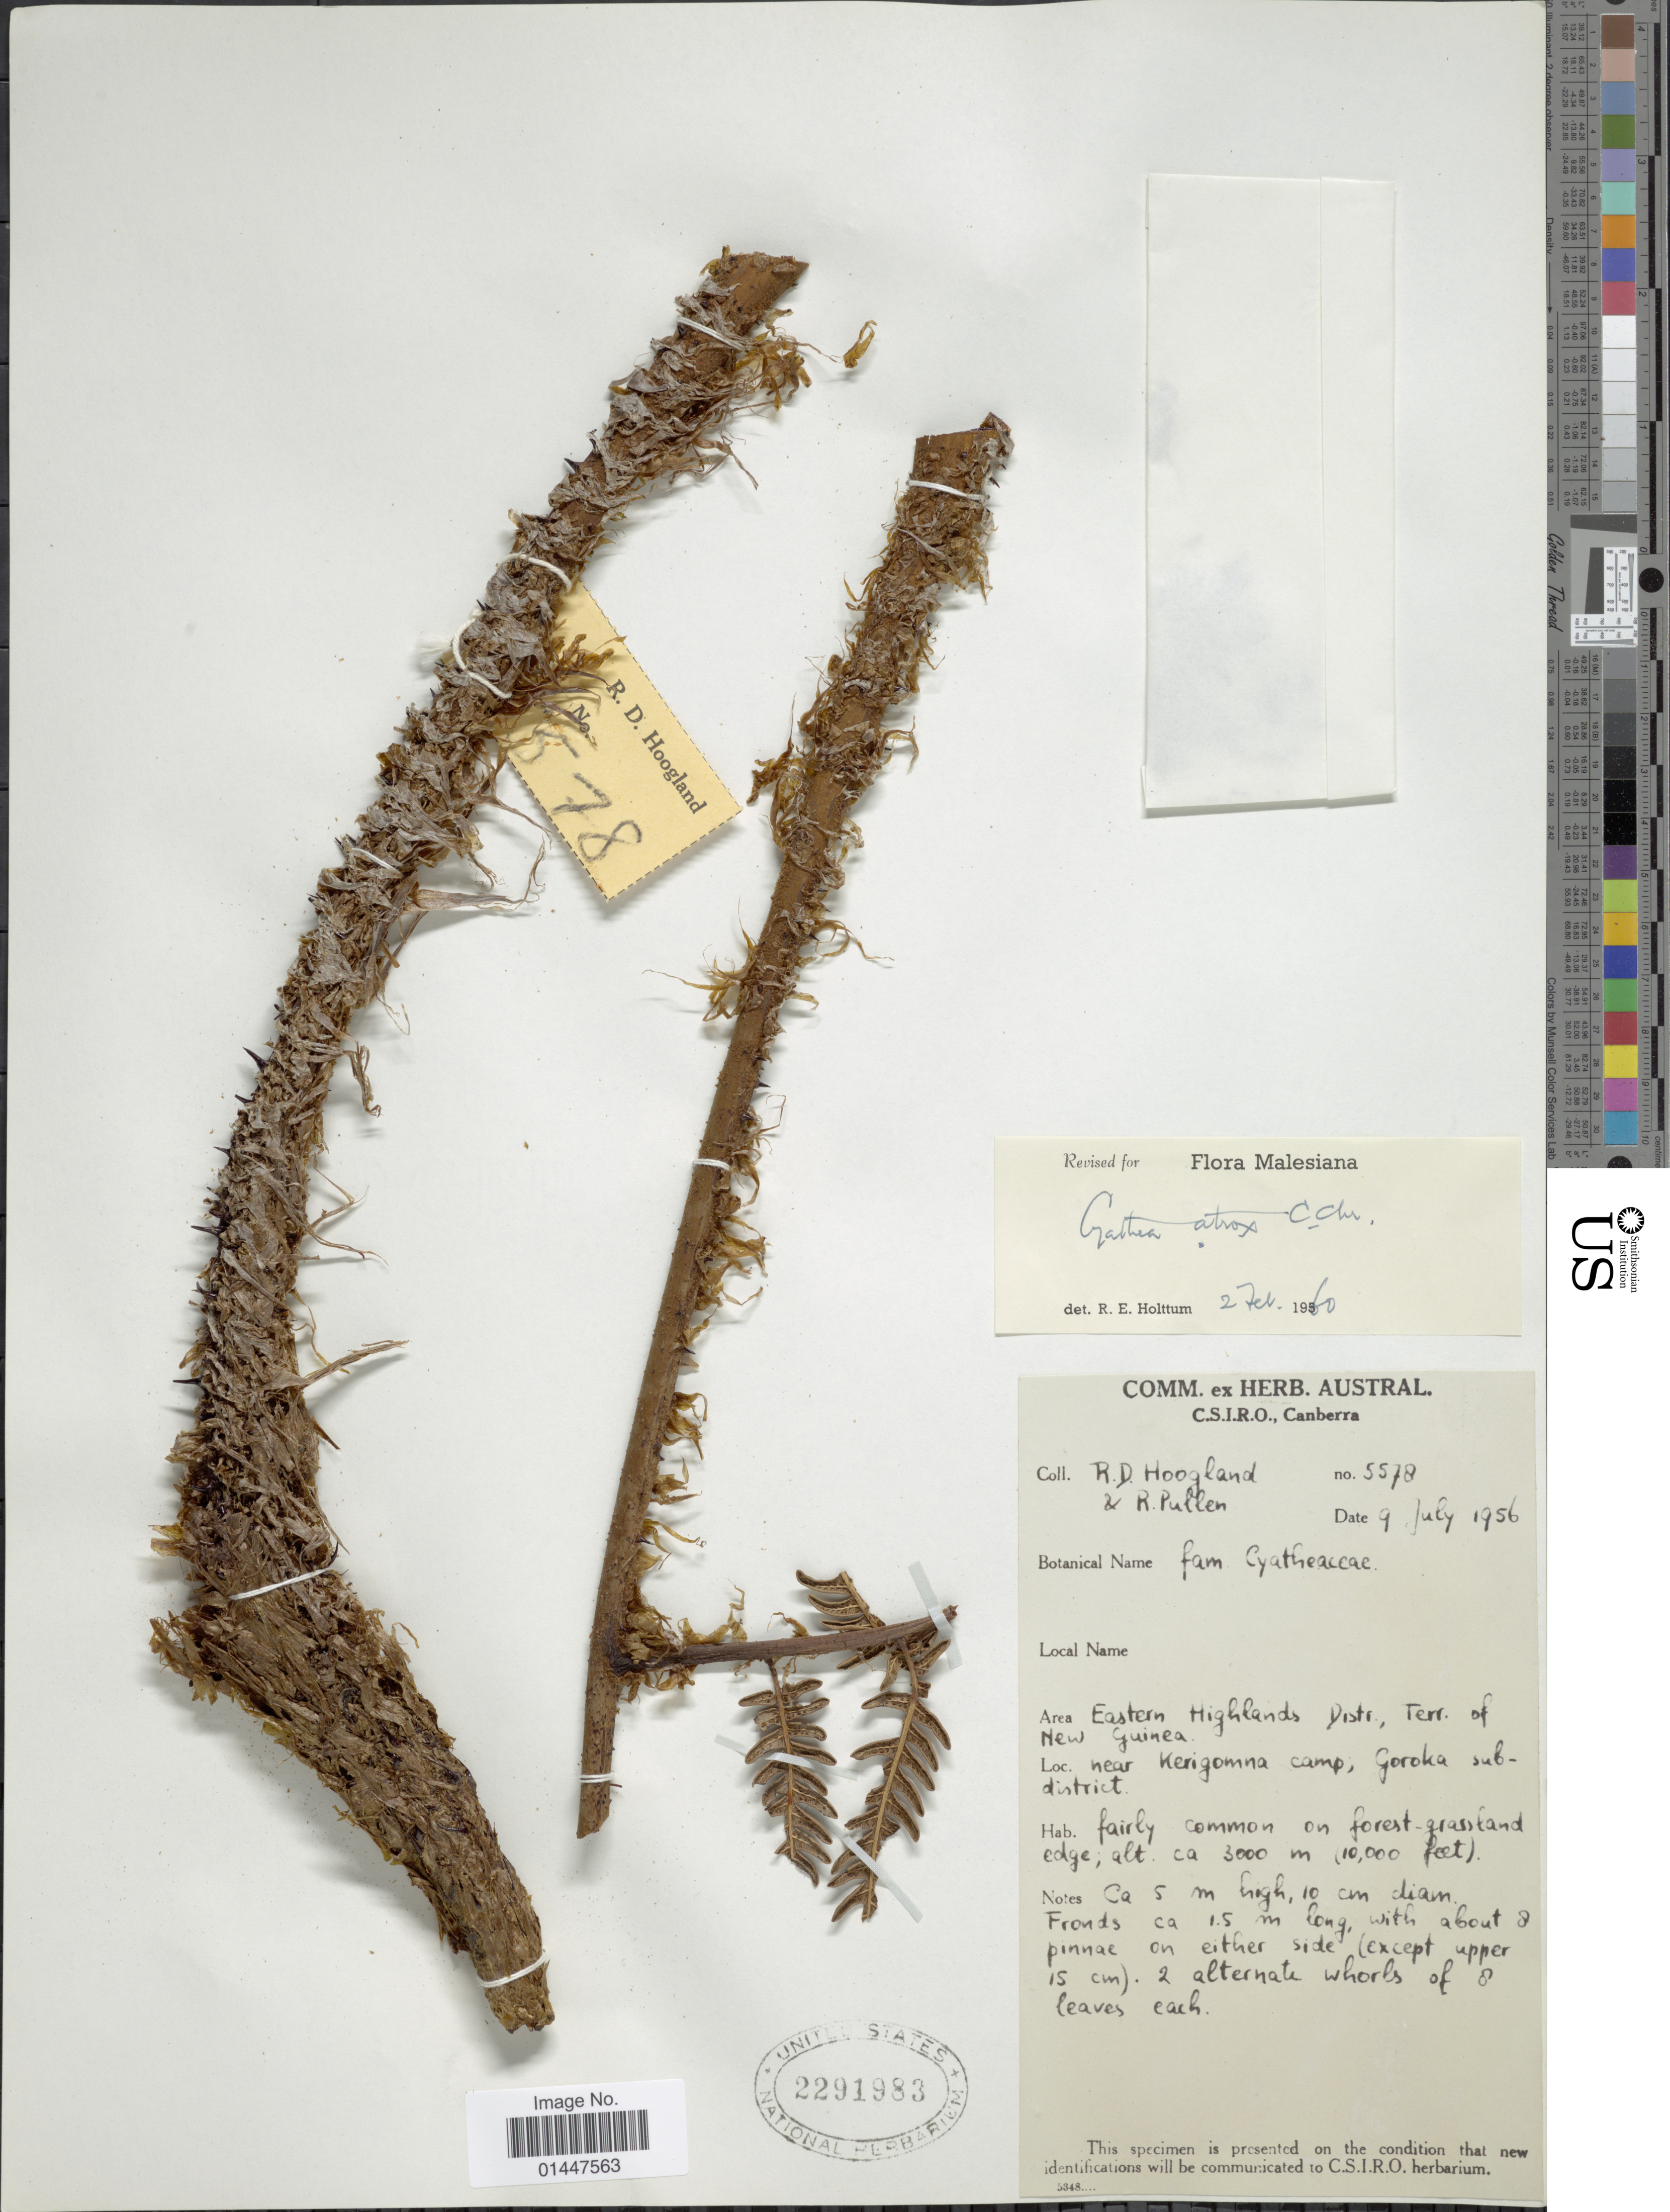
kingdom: Plantae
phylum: Tracheophyta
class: Polypodiopsida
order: Cyatheales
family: Cyatheaceae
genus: Sphaeropteris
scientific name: Sphaeropteris atrox var. atrox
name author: (C. Chr.) R.M. Tryon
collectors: R. D. Hoogland & R. Pullen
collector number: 5578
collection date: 1956-07-09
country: Papua New Guinea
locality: Eastern Highlands Distr. Terr. of New Guinea. Near Kerigomna camp, Goroka subdistrict.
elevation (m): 3000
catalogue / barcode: US 2291983